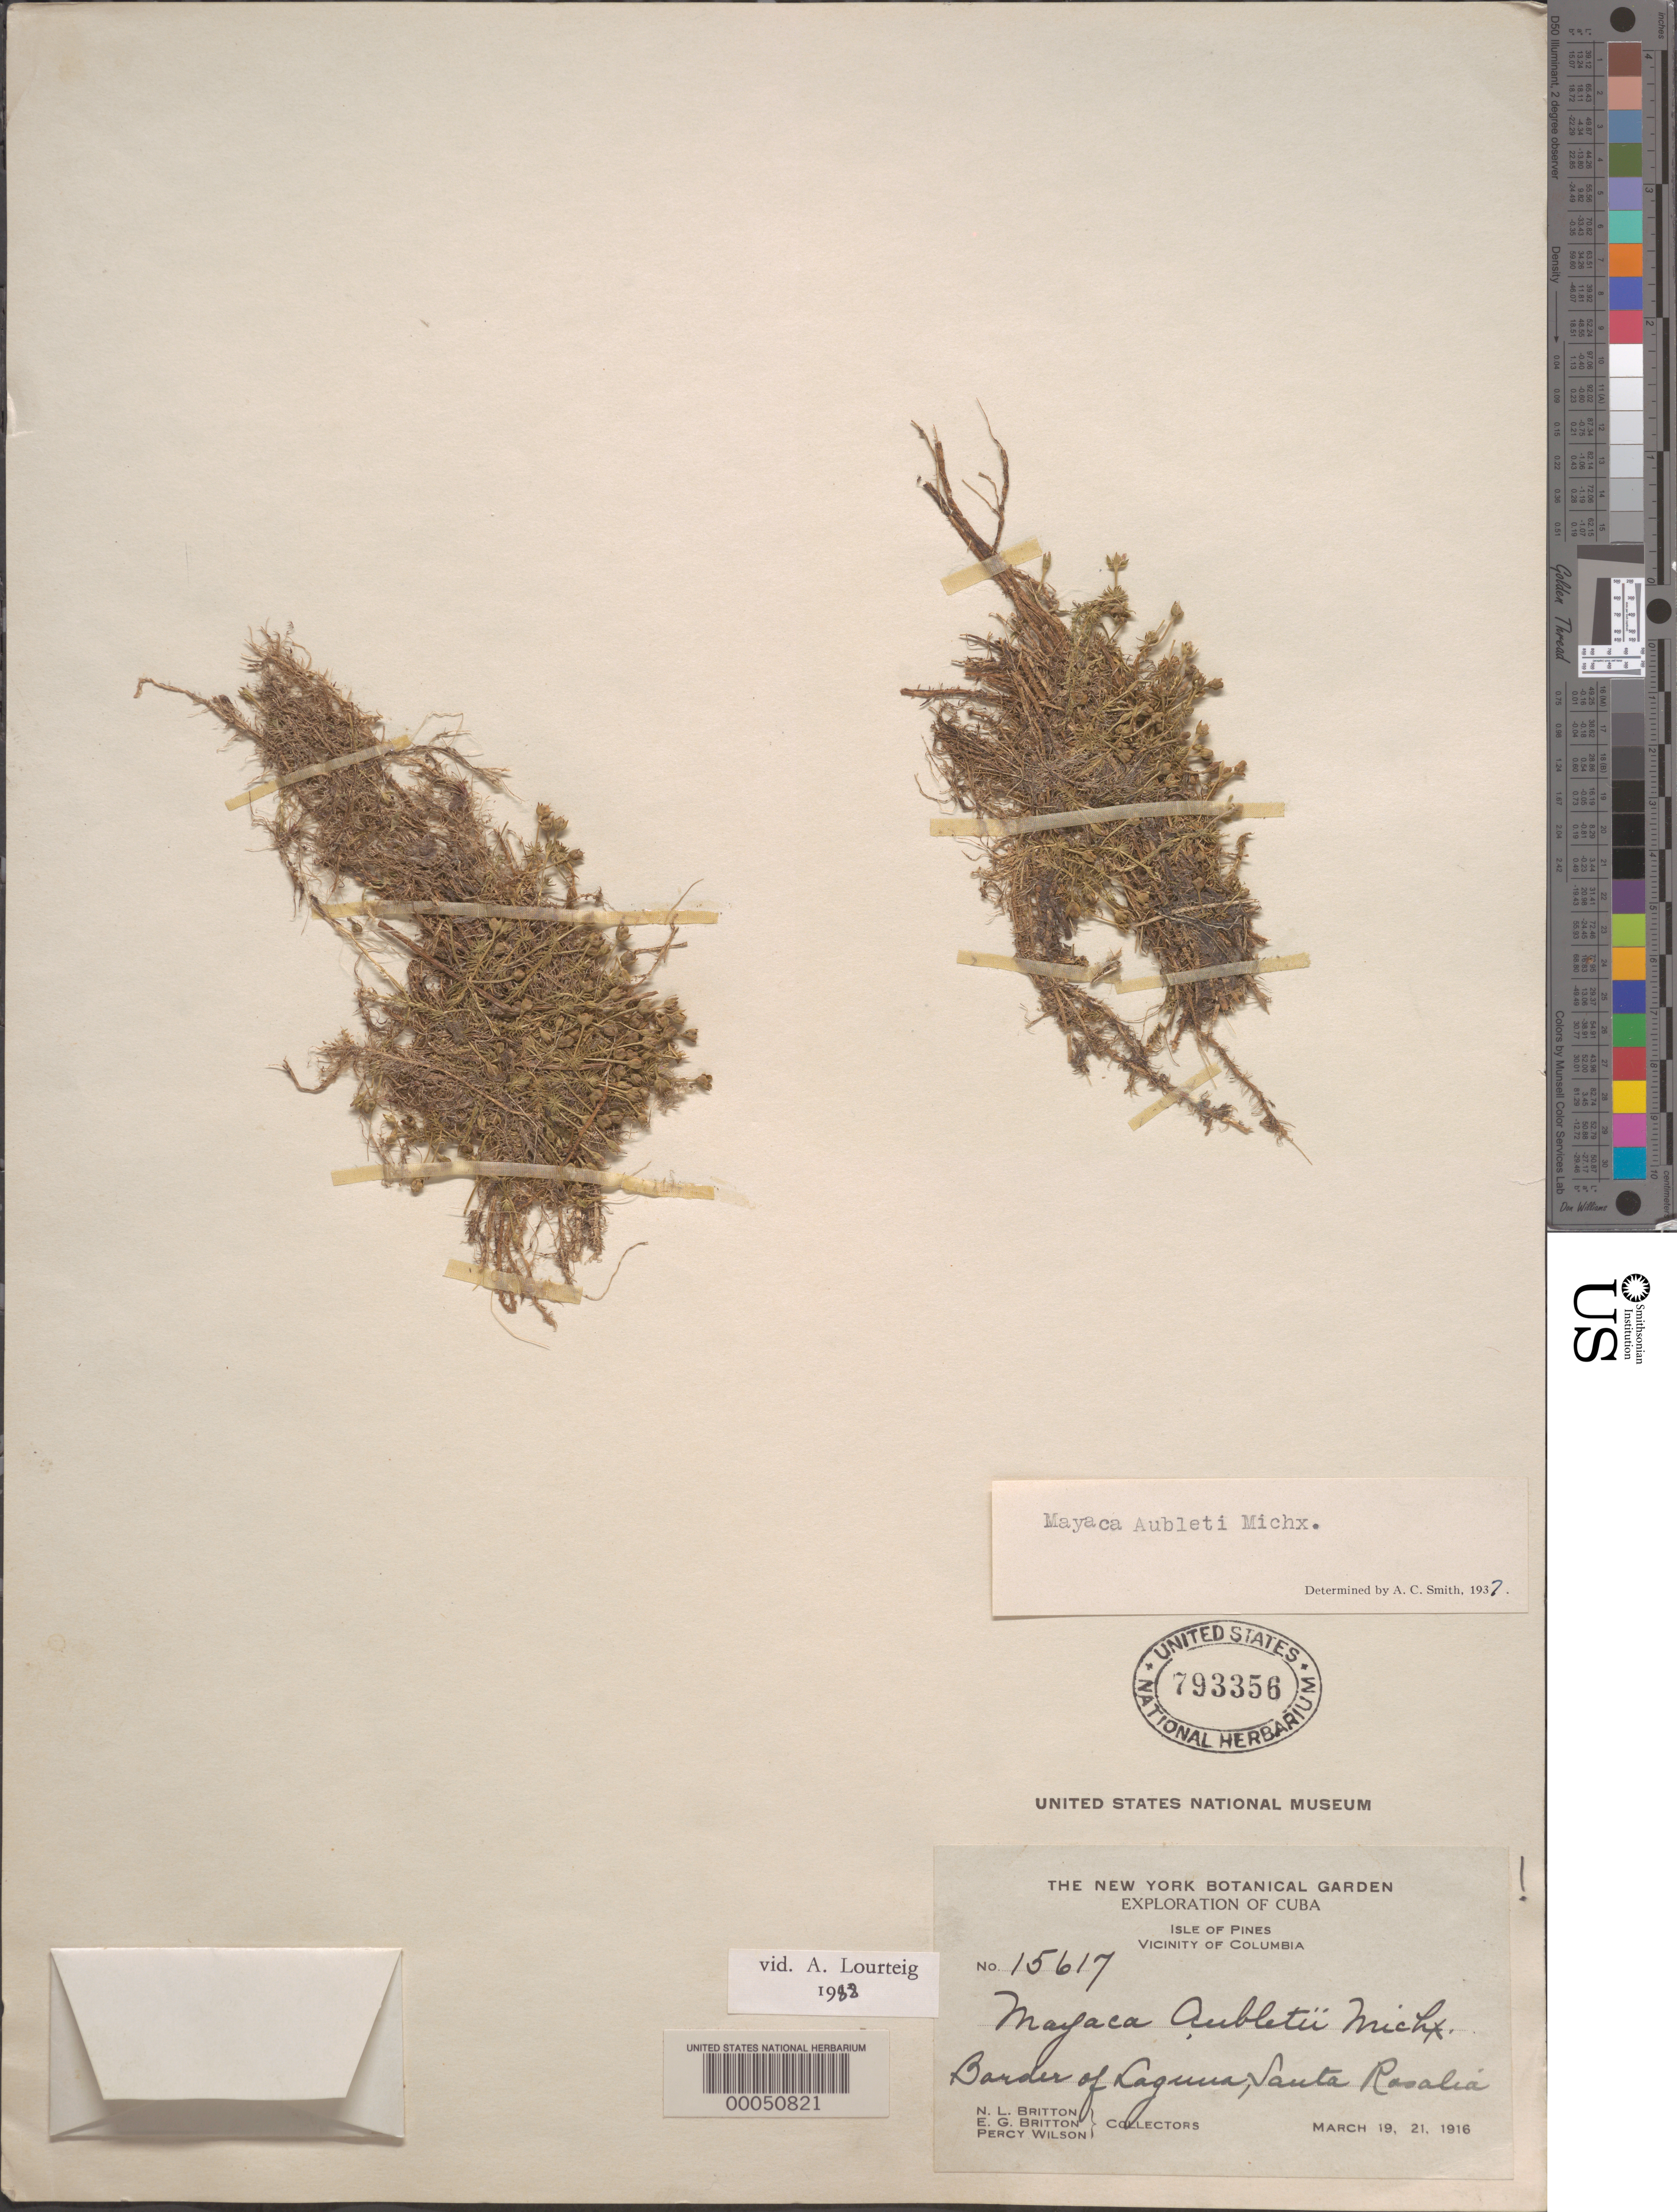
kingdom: Plantae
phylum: Tracheophyta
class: Liliopsida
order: Poales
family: Mayacaceae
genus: Mayaca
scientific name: Mayaca fluviatilis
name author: Aubl.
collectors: N. Britton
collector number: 15617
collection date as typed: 19 Mar 1916 to 21 Mar 1916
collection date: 1916-03-19/1916-03-21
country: Cuba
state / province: Isla de La Juventud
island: Isla de La Juventud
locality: Isle of pines, columbia vicinity. [province originally recorded as la habana.]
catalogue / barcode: US 793356